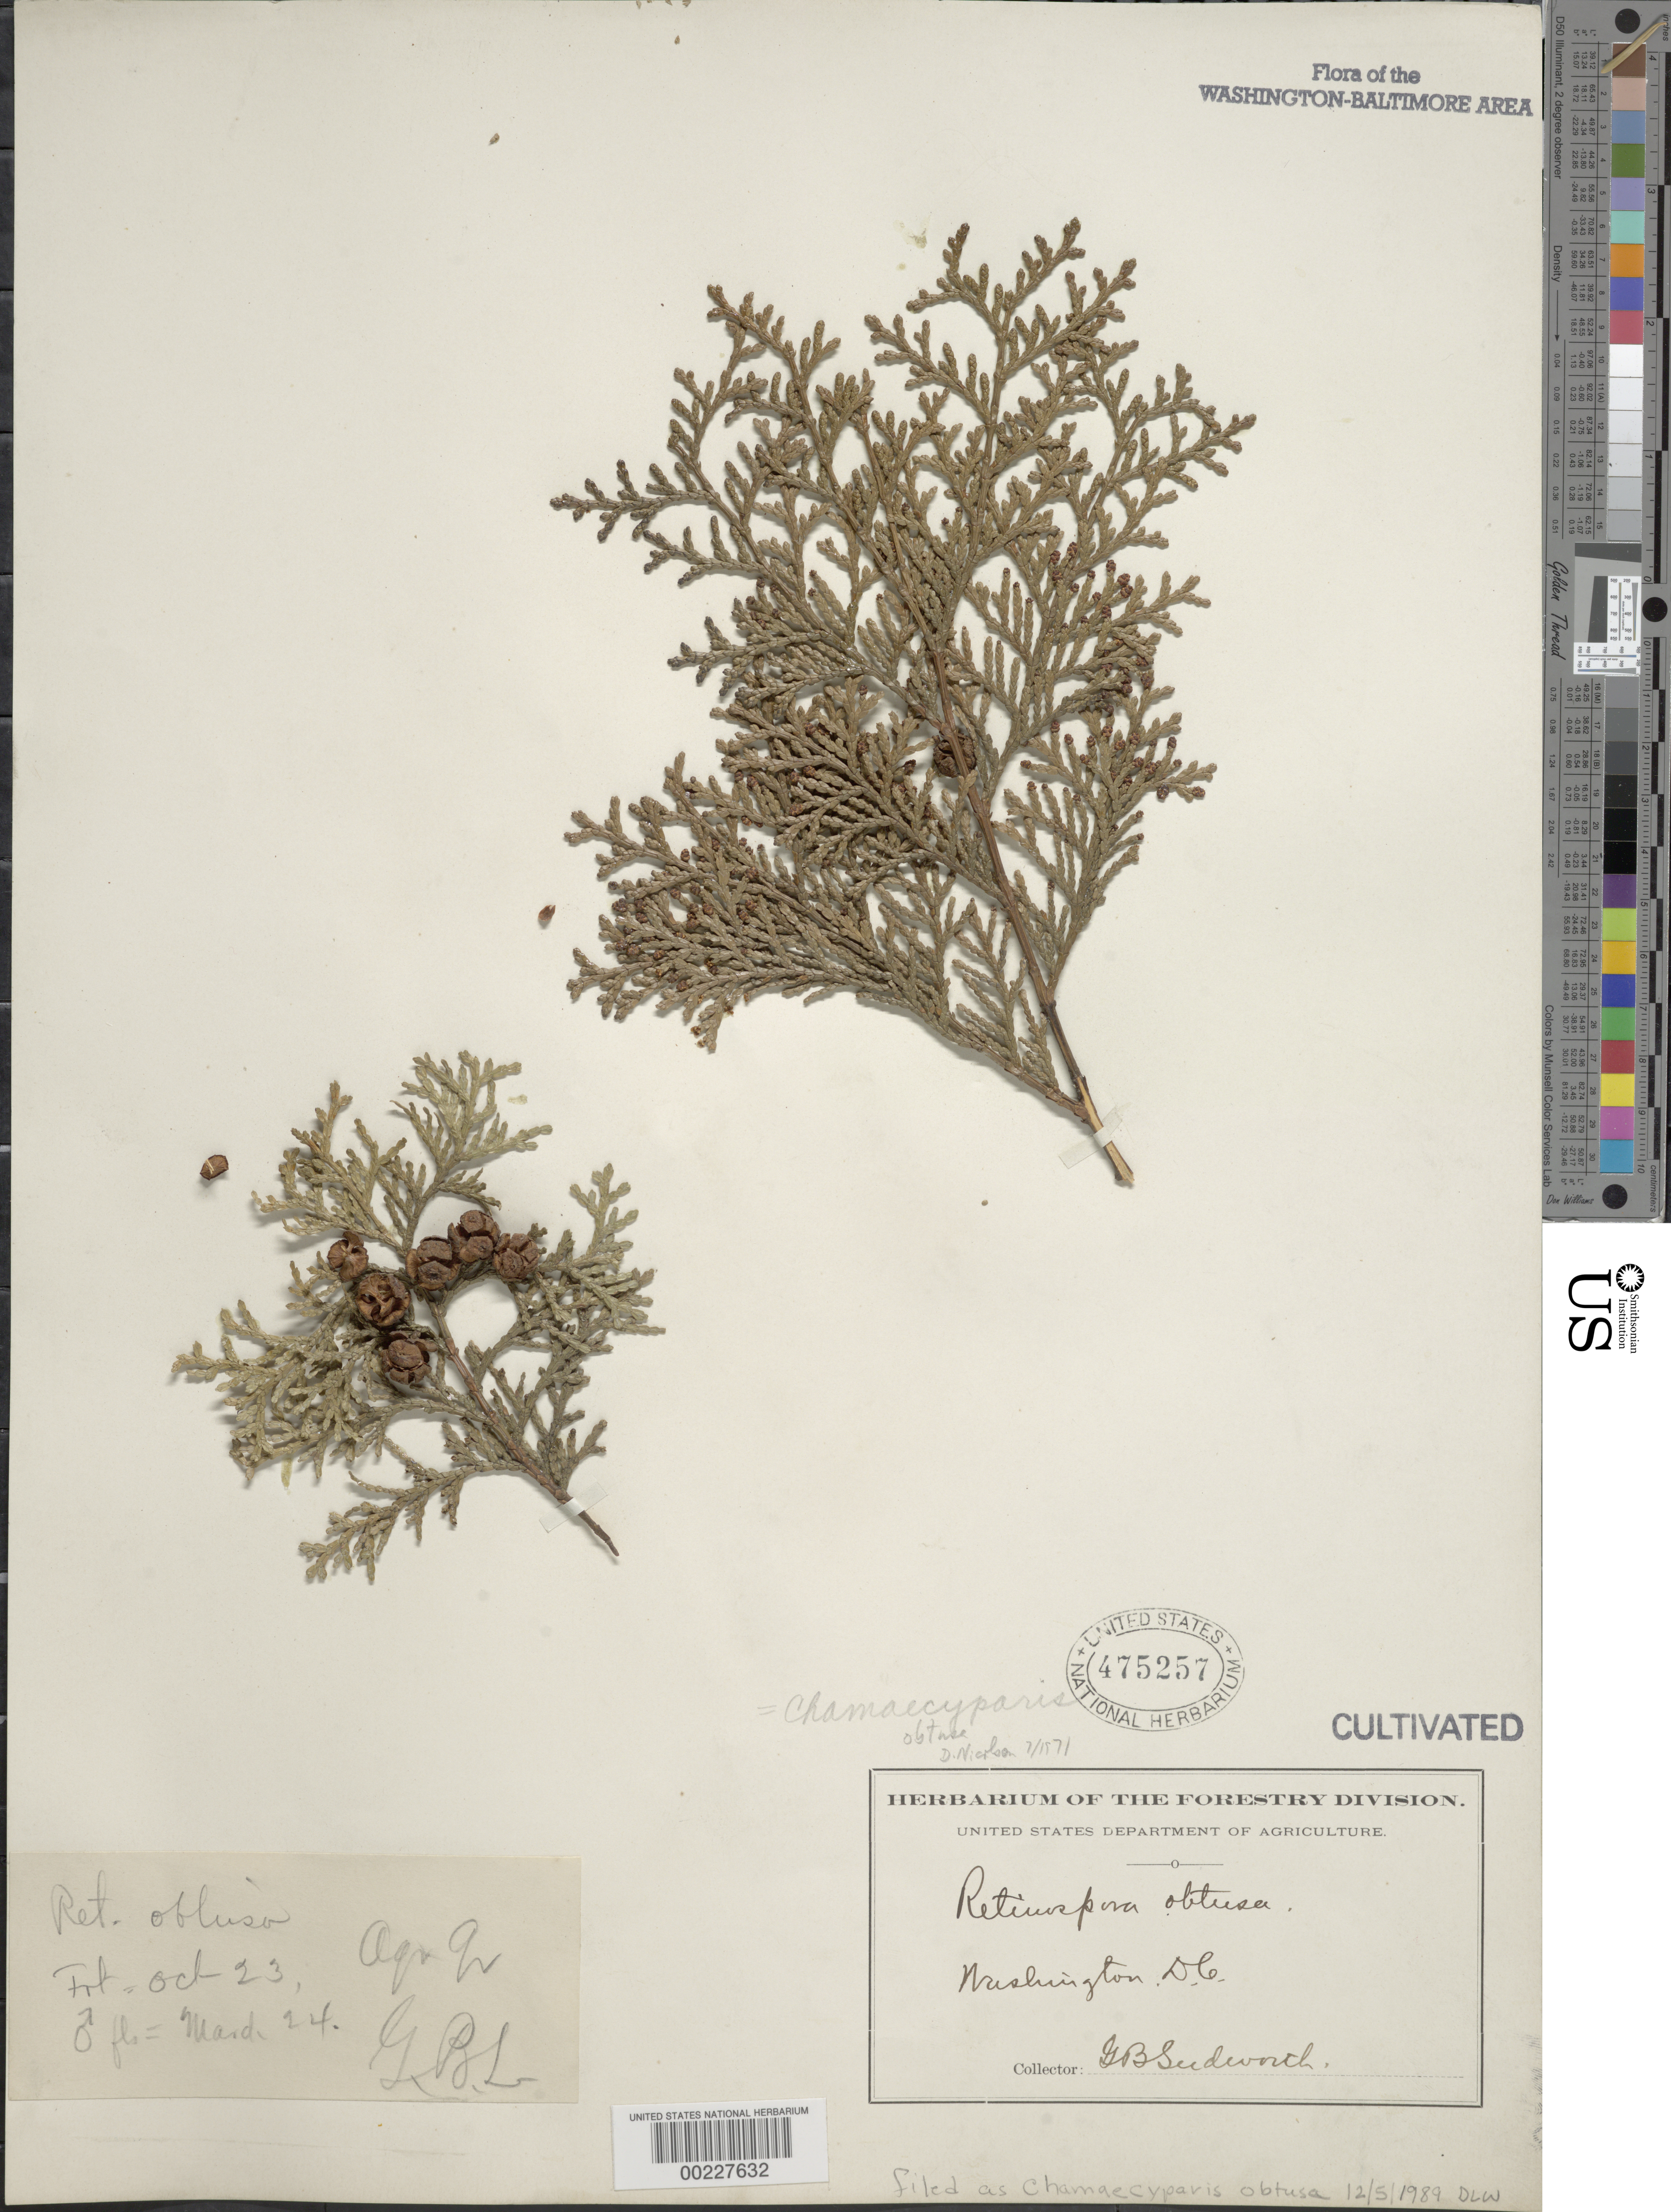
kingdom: Plantae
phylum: Tracheophyta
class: Pinopsida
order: Pinales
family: Cupressaceae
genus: Chamaecyparis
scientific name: Chamaecyparis obtusa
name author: (Siebold & Zucc.) Endl.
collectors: G. B. Sudworth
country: United States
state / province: District of Columbia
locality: Agriculture grounds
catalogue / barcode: US 475257